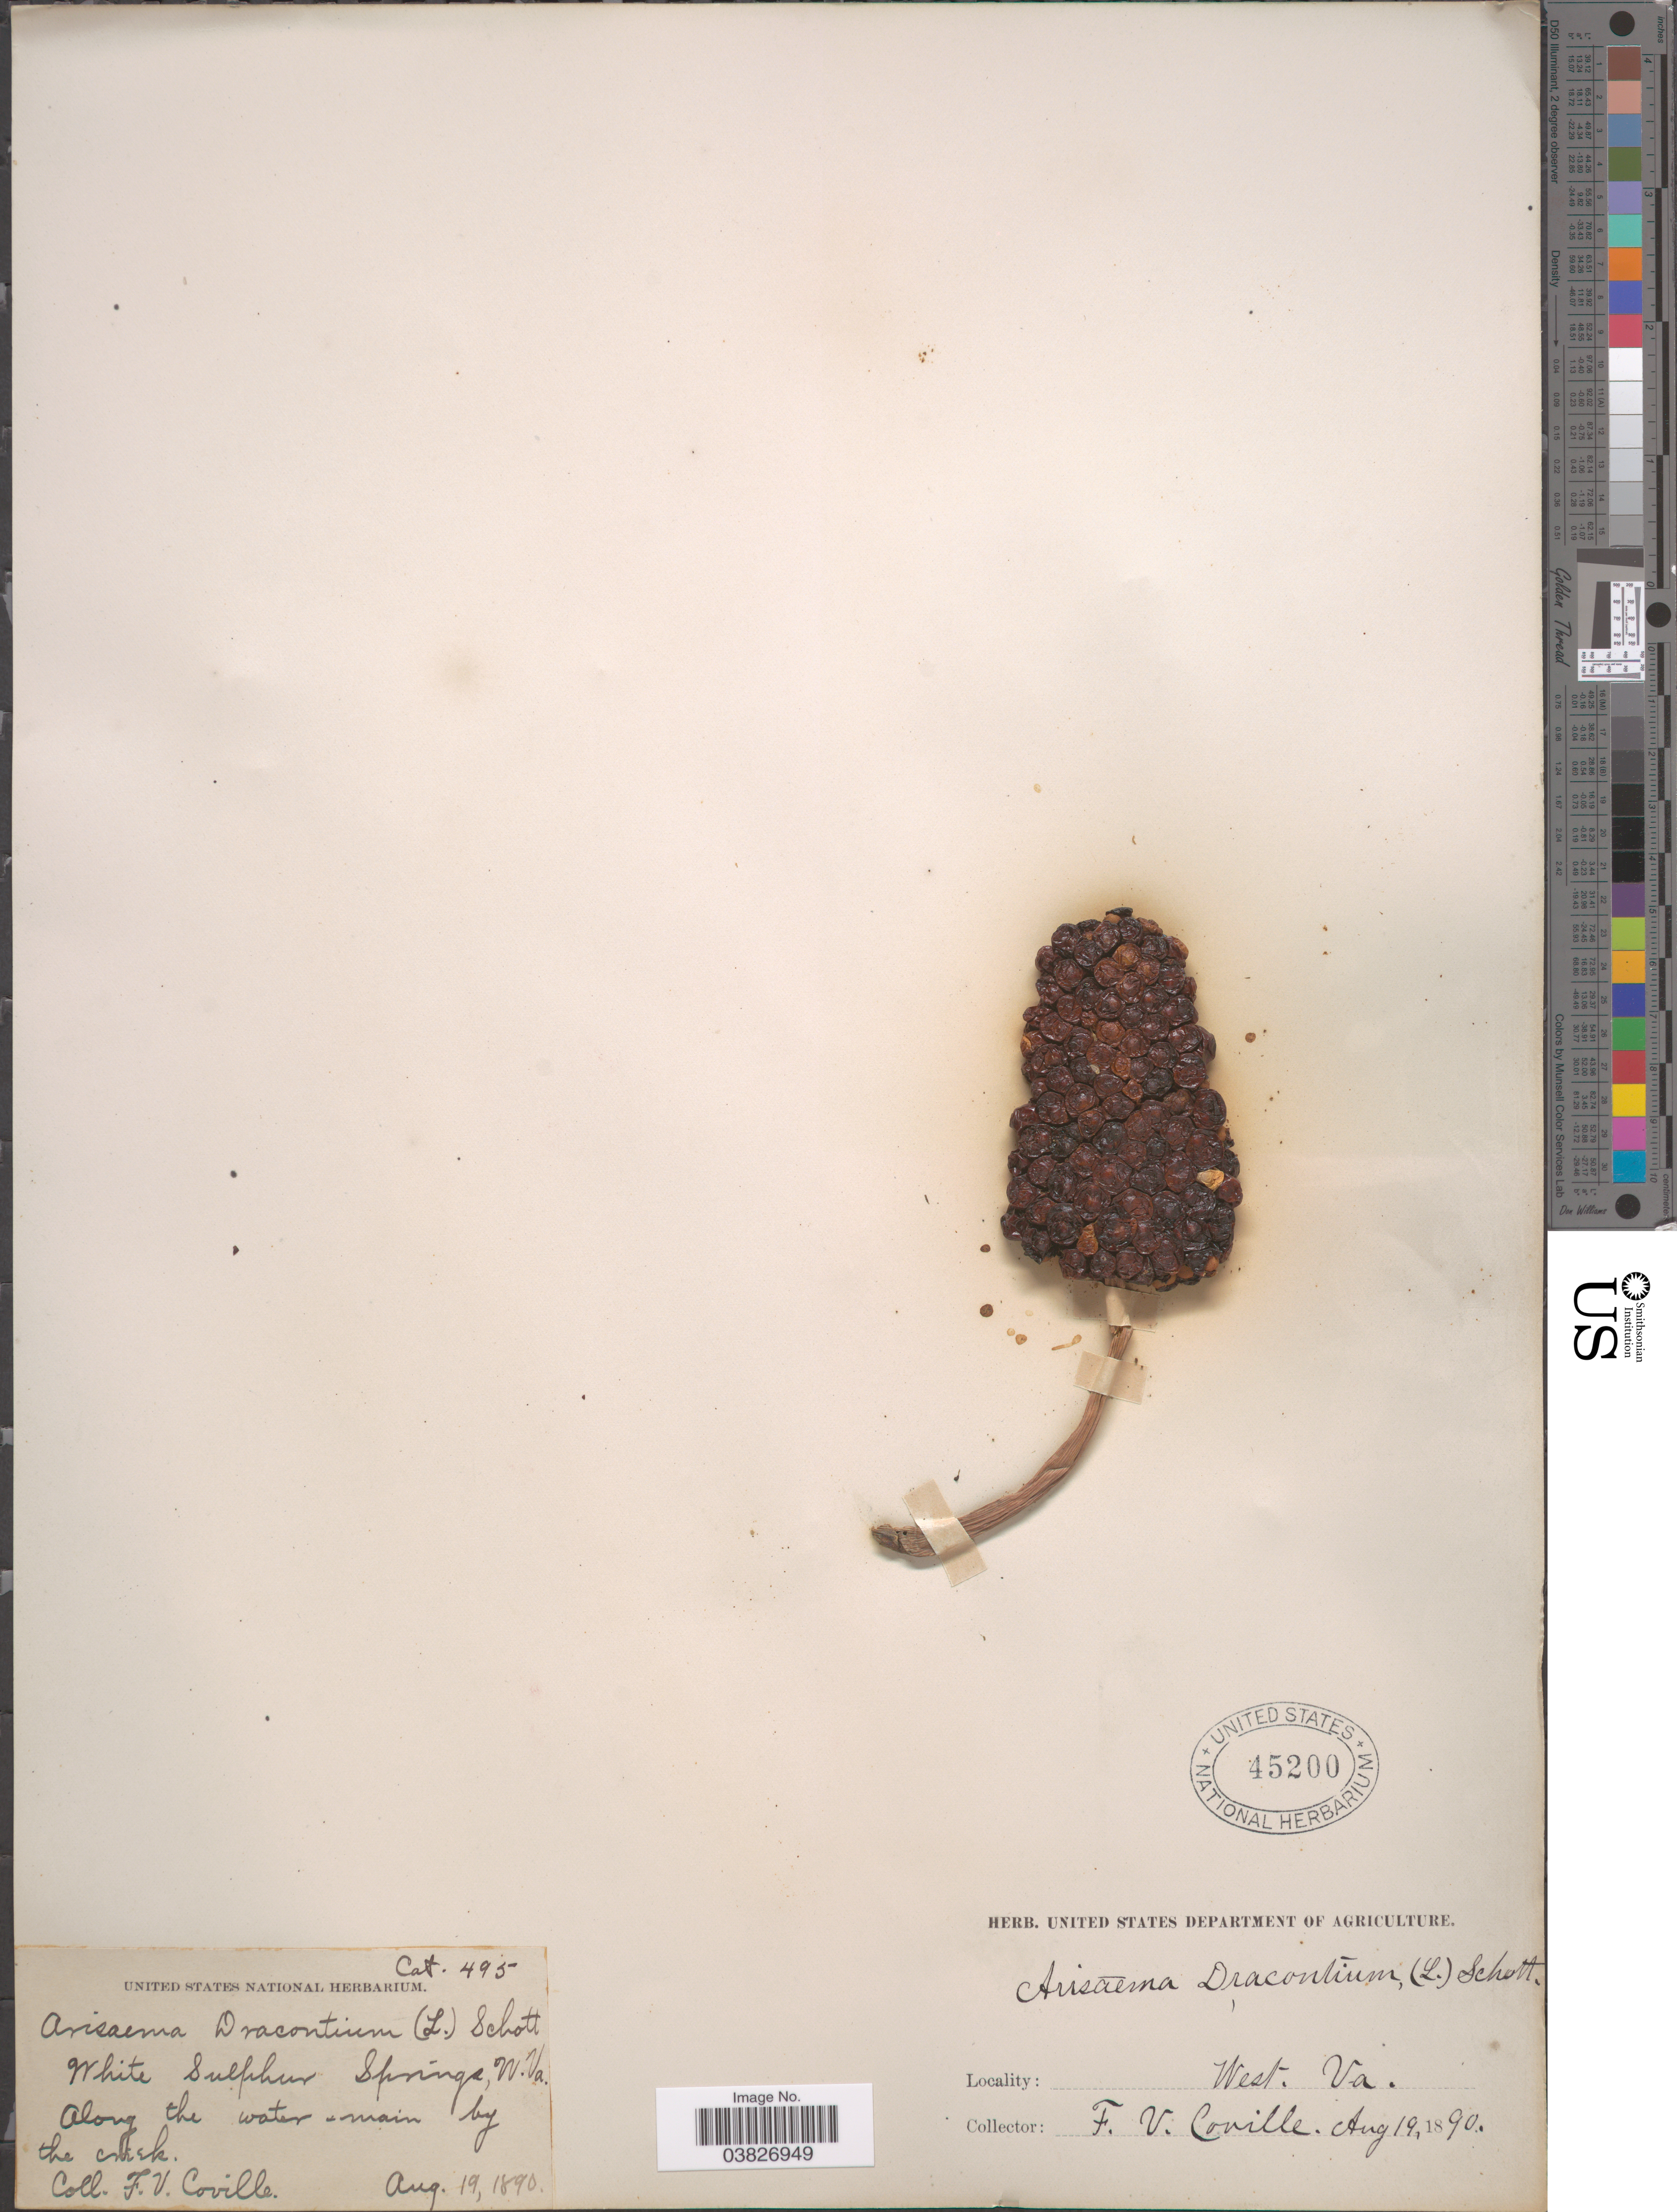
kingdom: Plantae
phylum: Tracheophyta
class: Liliopsida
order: Alismatales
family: Araceae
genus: Arisaema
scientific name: Arisaema dracontium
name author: (L.) Schott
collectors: F. V. Coville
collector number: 495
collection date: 1890-08-19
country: United States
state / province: West Virginia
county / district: Greenbrier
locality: White Sulphur Springs, W. Va. Along the water & main by the creek.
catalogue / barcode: US 45200